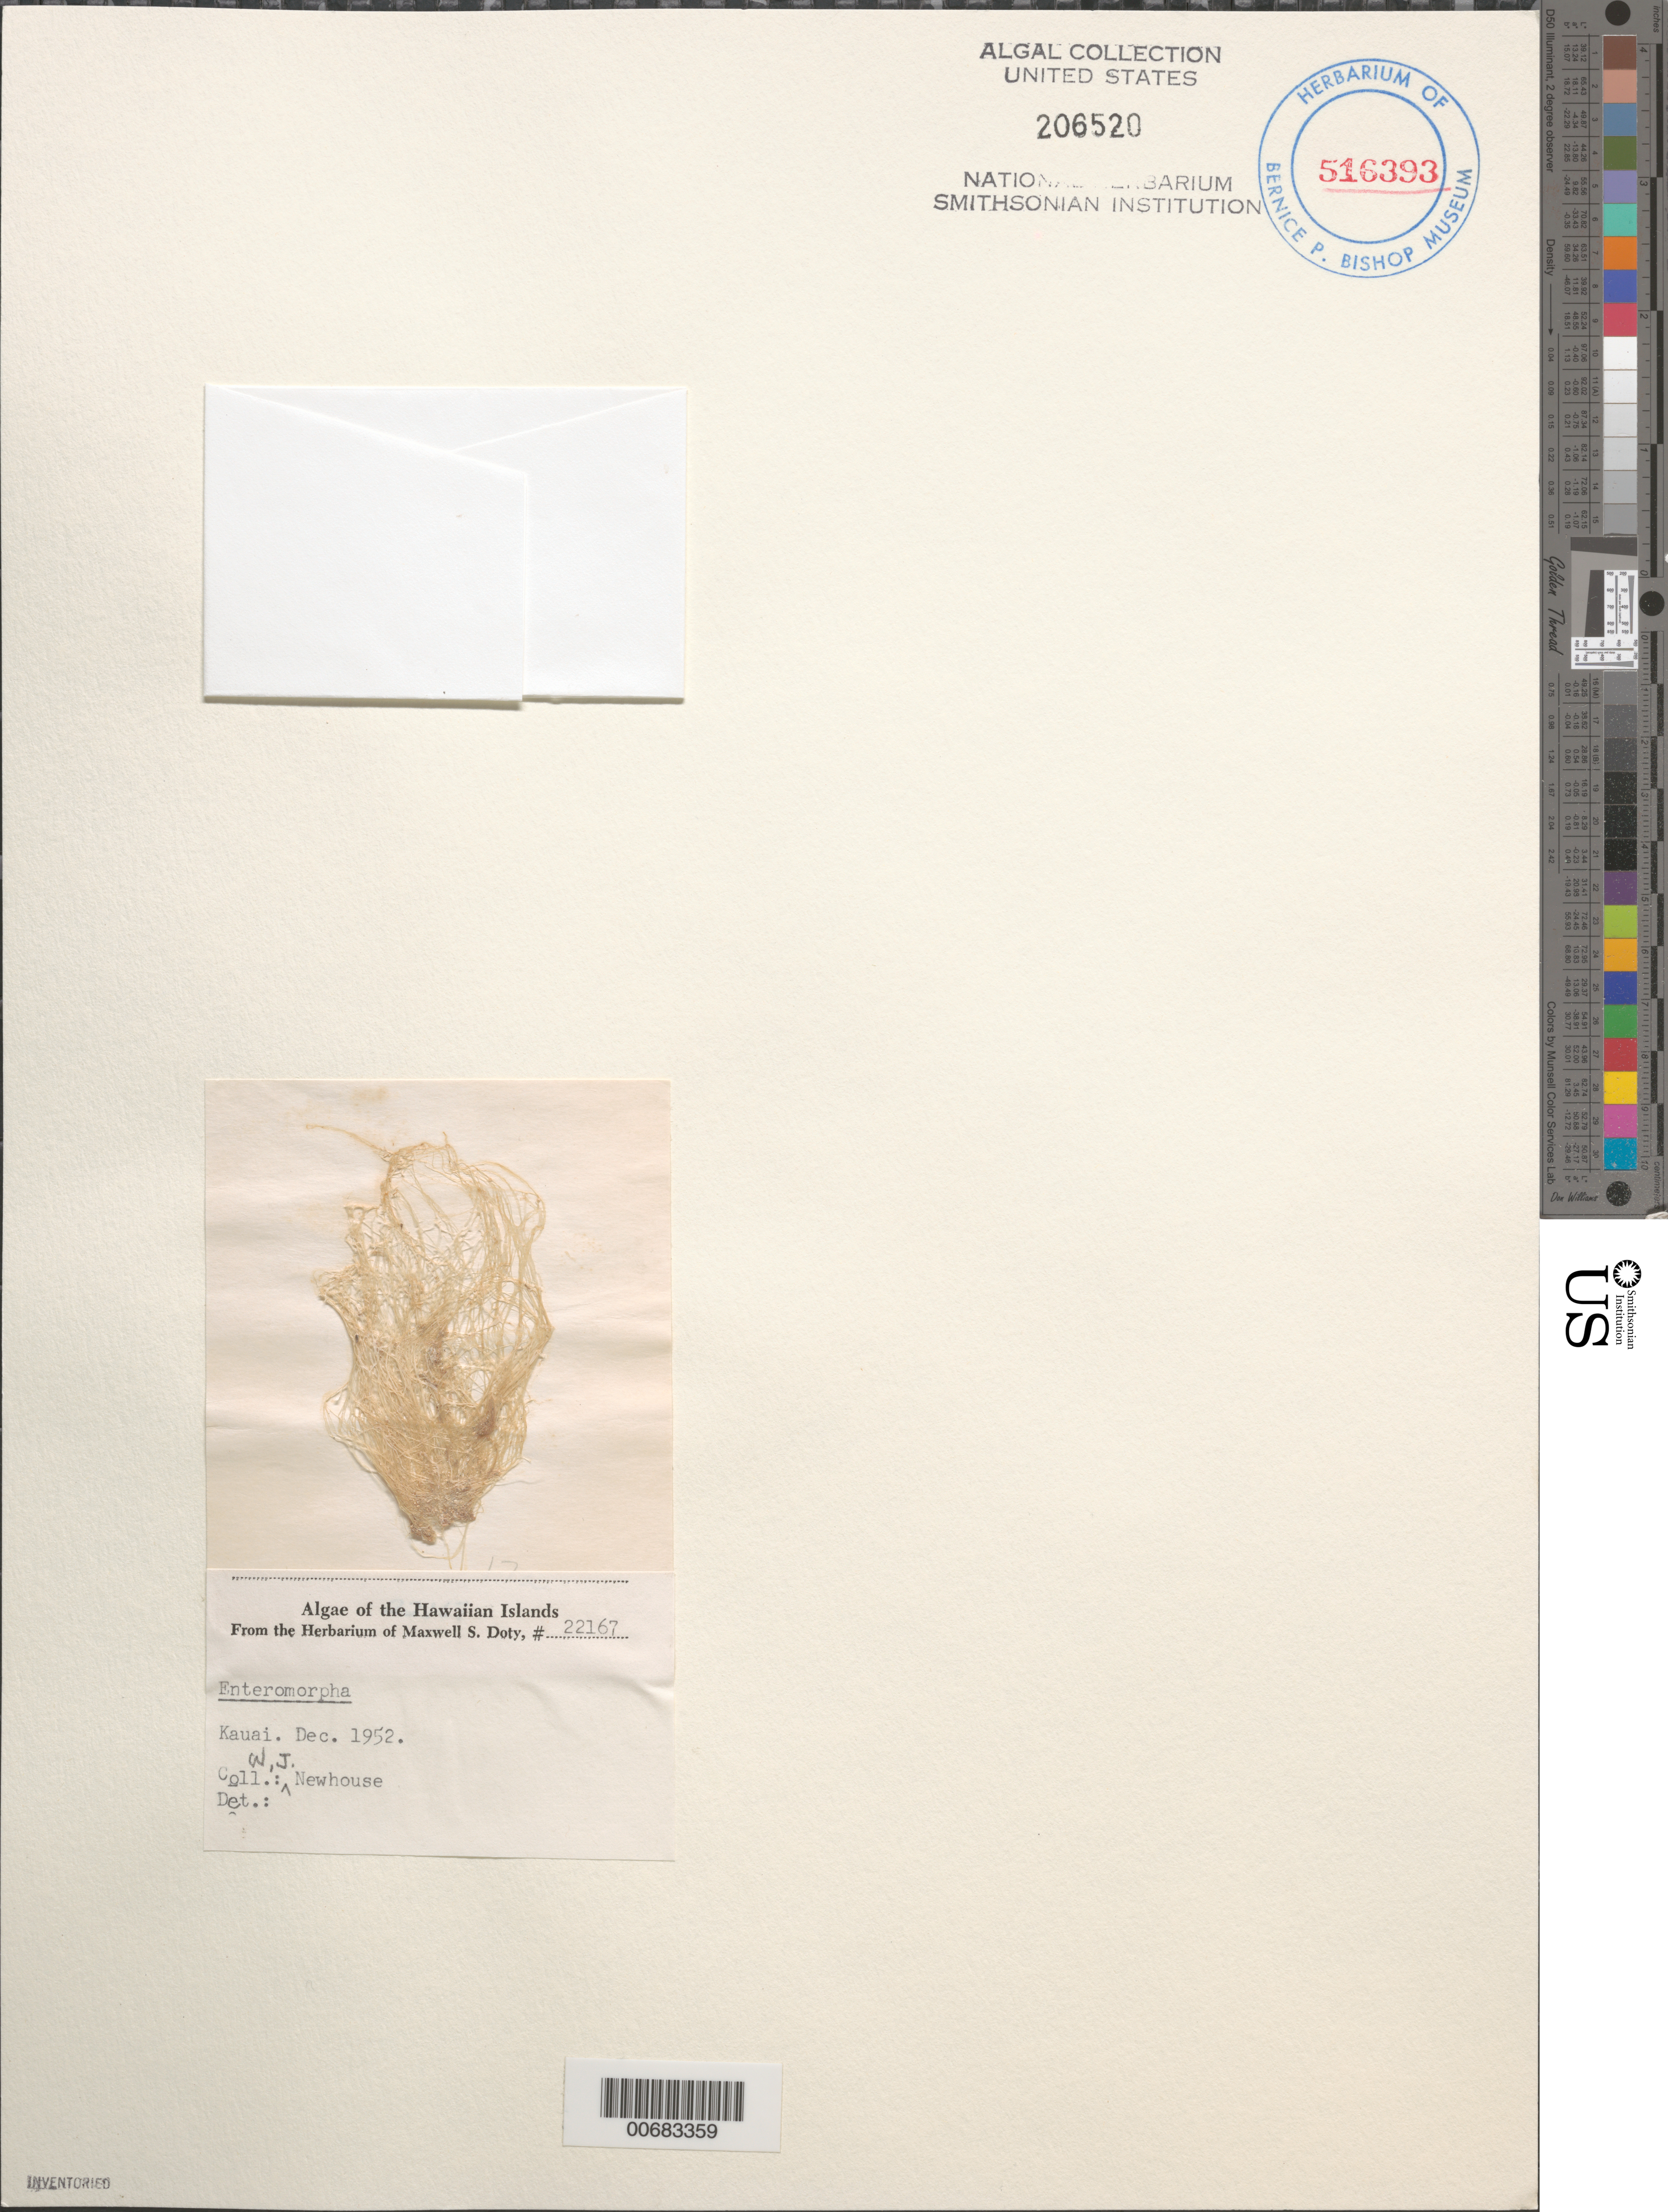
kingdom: Plantae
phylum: Chlorophyta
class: Ulvophyceae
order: Ulvales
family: Ulvaceae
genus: Ulva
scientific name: Ulva sp.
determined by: Algae name updating Project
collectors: W. J. Newhouse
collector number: MSD 22167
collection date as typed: Dec 1952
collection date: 1952-12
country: United States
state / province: Hawaii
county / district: Kauai County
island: Kaua'i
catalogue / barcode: US 206520